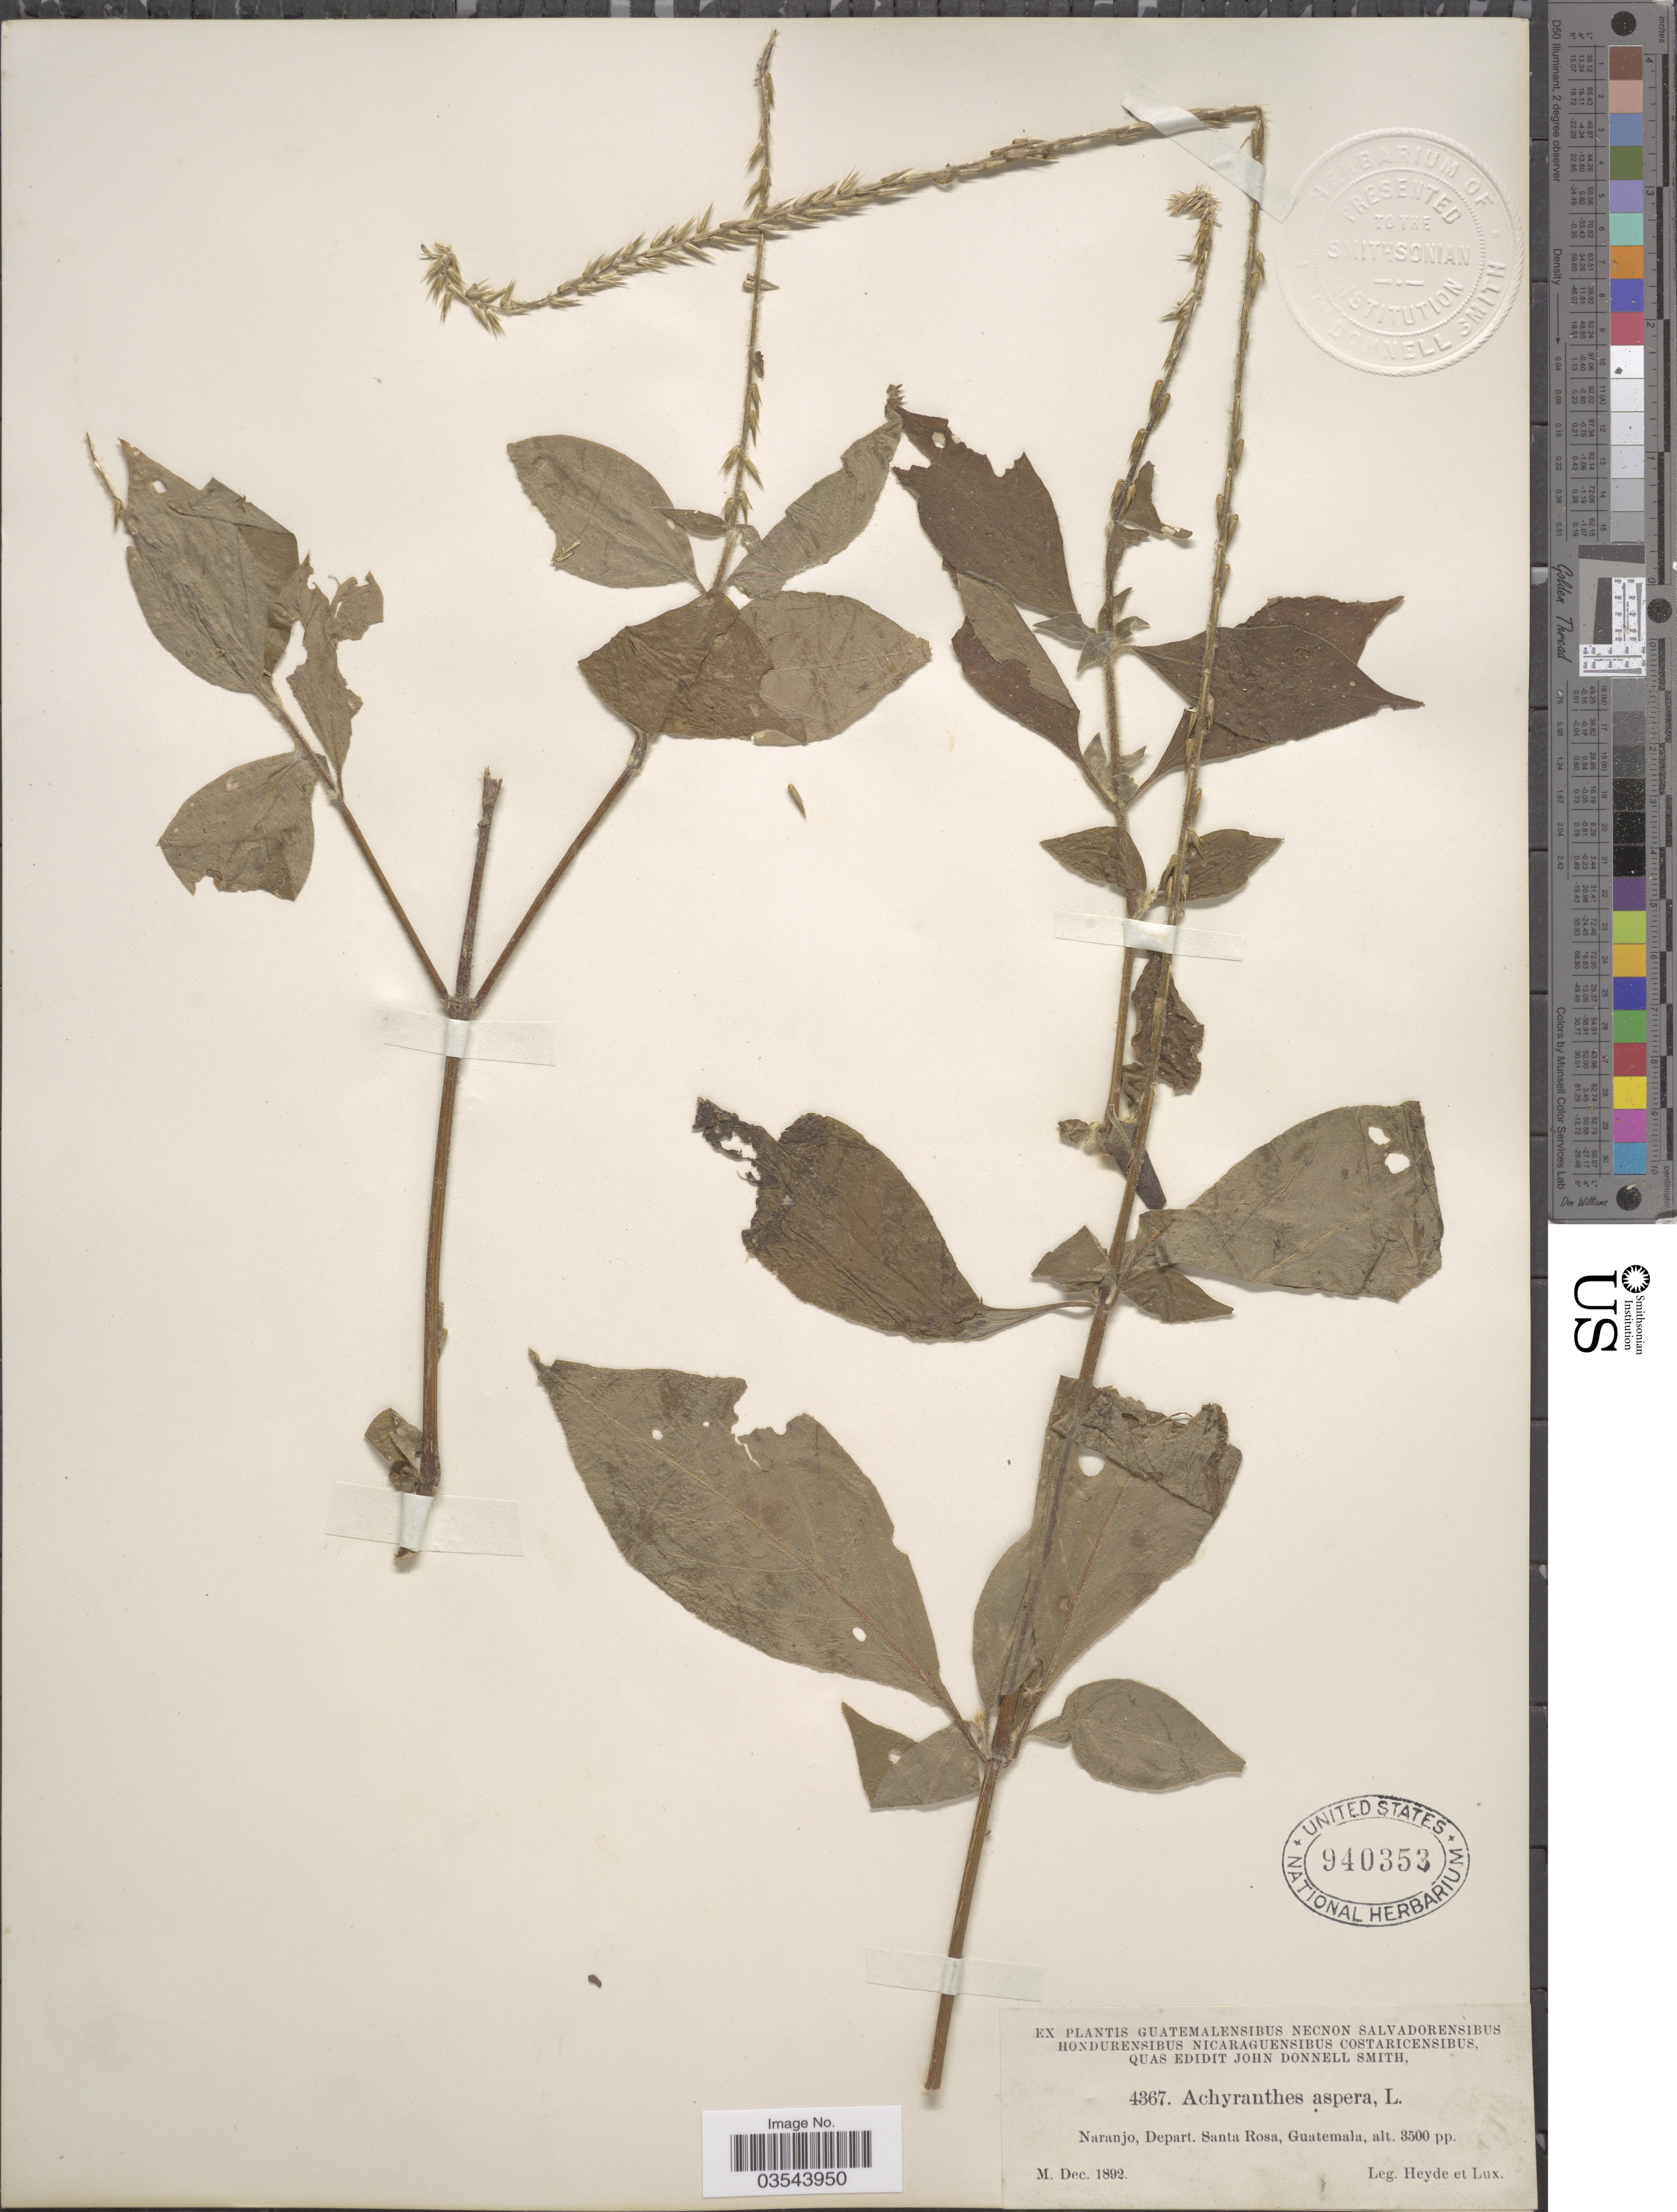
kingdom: Plantae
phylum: Tracheophyta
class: Magnoliopsida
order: Caryophyllales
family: Amaranthaceae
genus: Achyranthes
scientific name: Achyranthes aspera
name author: L.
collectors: Heyde & Lux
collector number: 4367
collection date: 1892-12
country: Guatemala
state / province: Santa Rosa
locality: Naranjo, Depart. Santa Rosa.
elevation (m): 1067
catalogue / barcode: US 940353